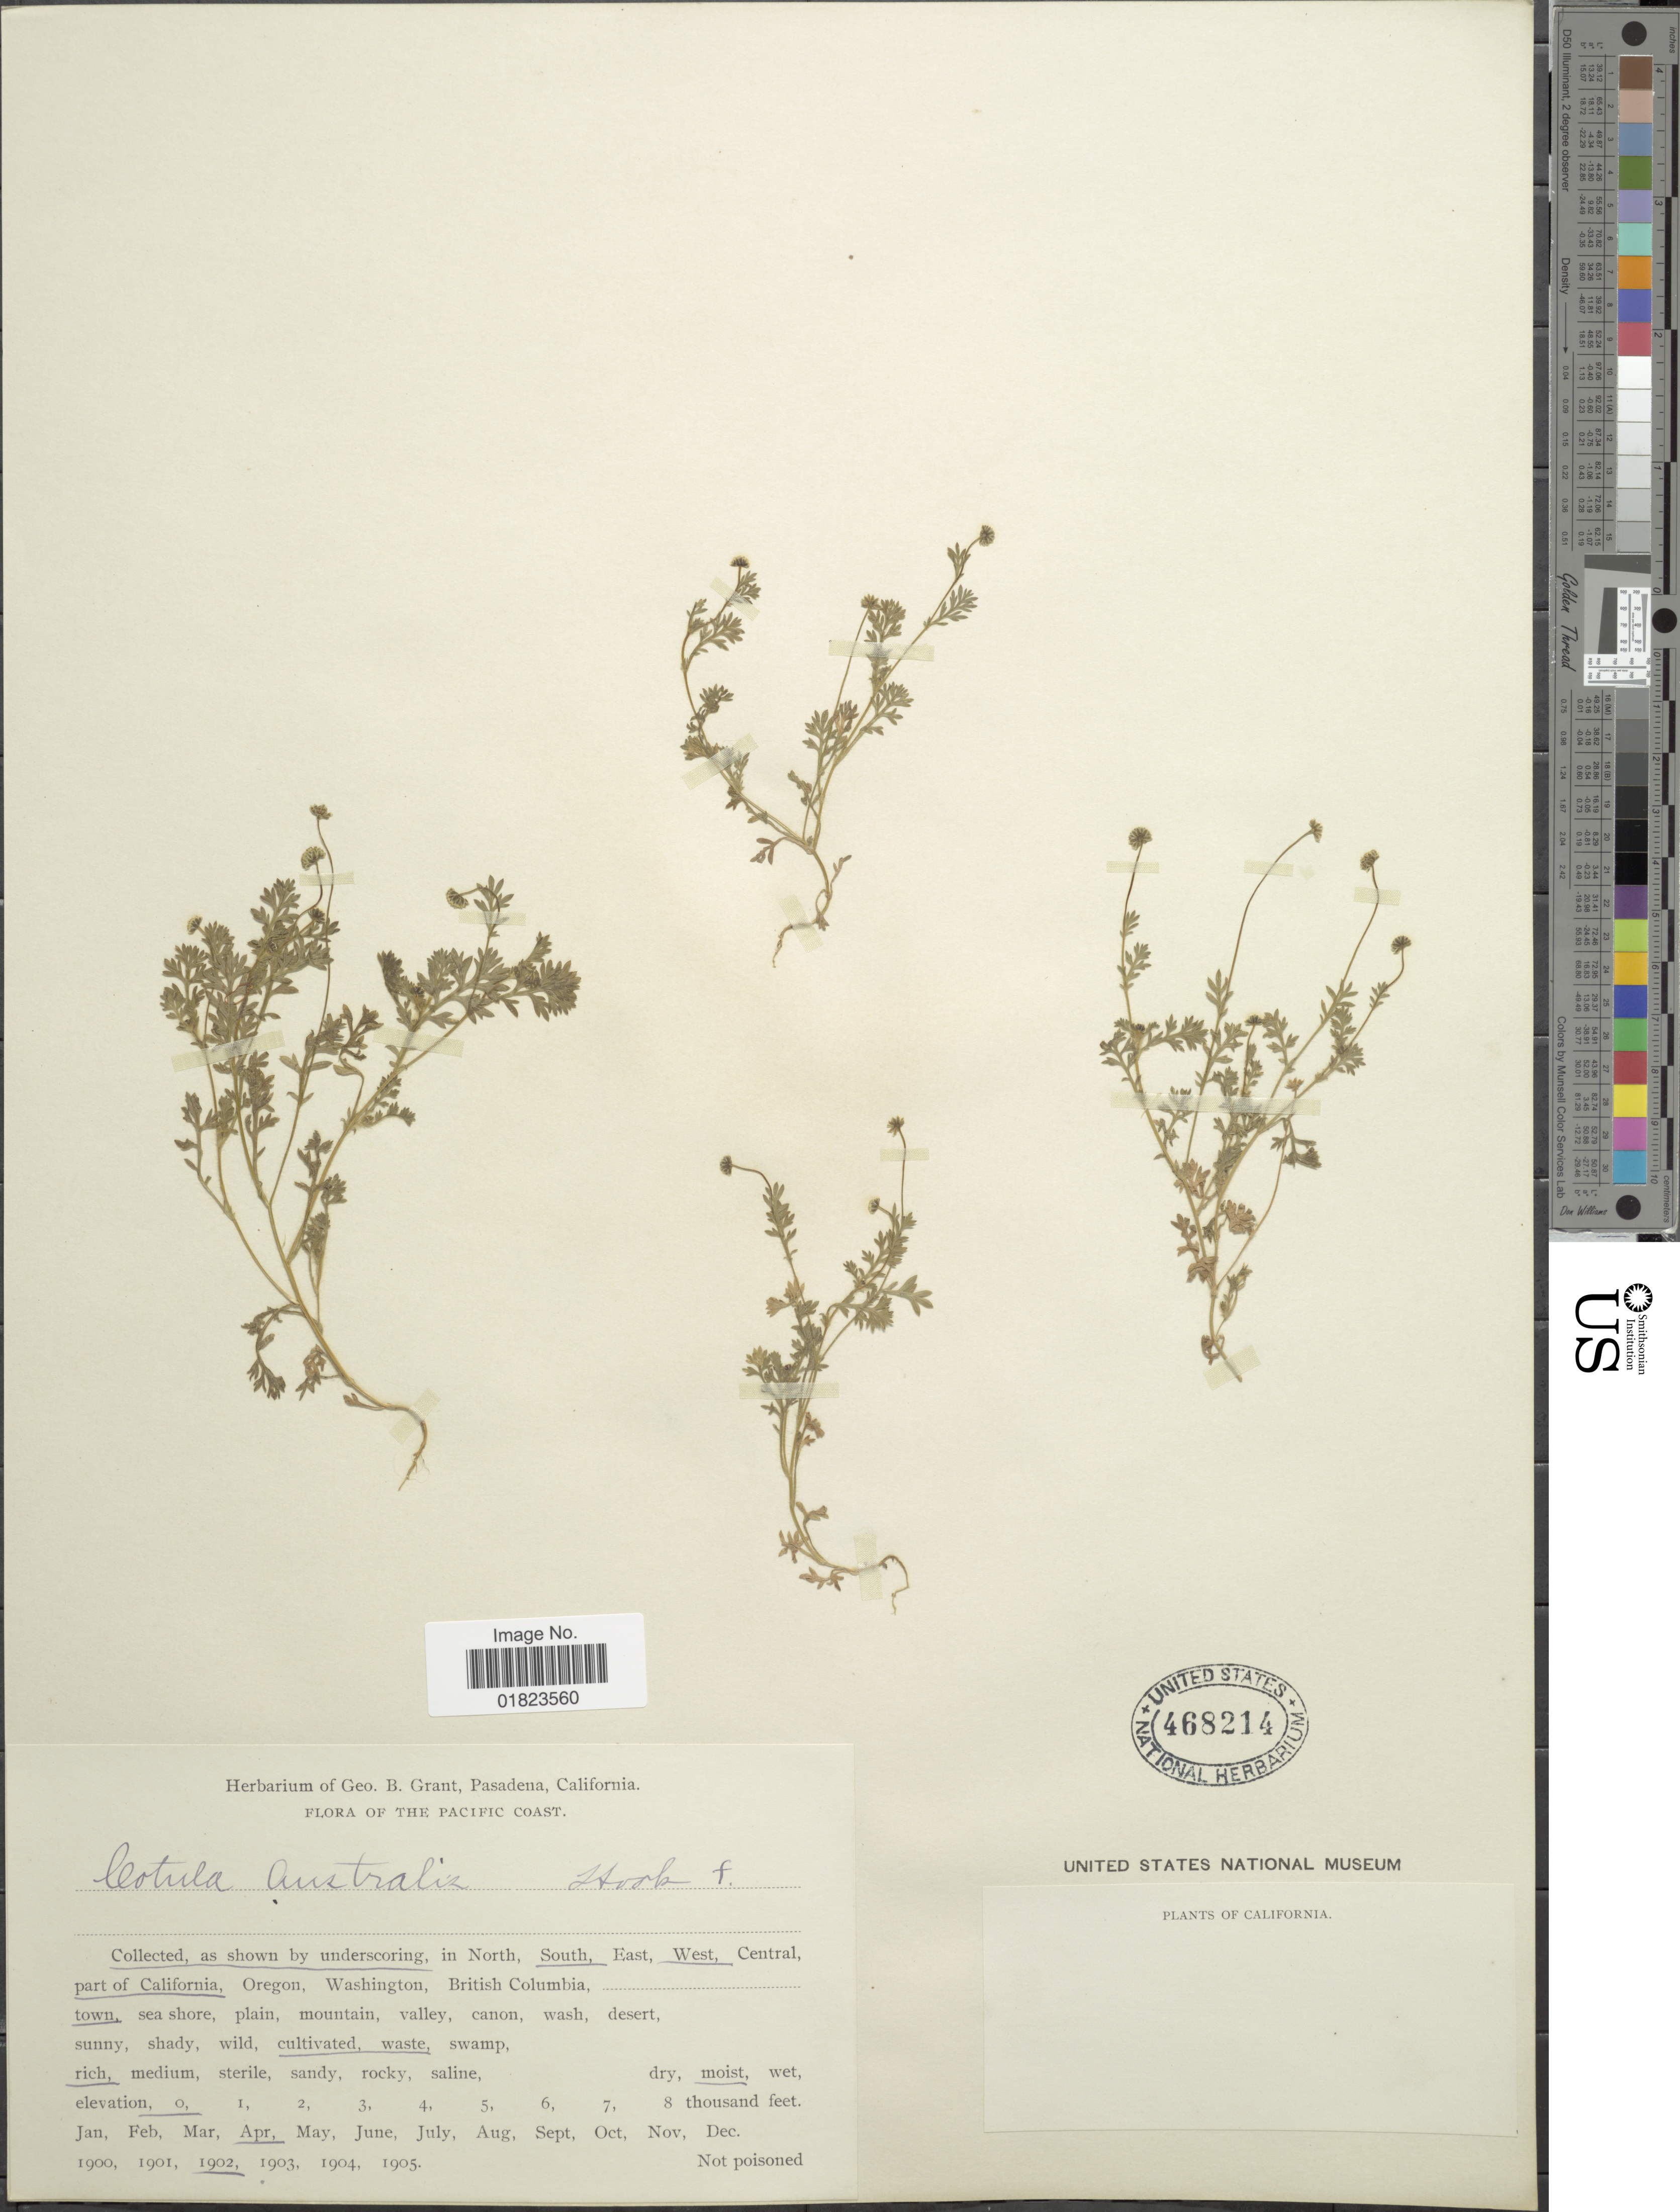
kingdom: Plantae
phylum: Tracheophyta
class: Magnoliopsida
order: Asterales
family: Asteraceae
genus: Cotula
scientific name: Cotula australis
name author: (Sieber ex Spreng.) Hook. f.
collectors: ex herb. G. B. Grant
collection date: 1902-04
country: United States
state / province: California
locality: South West part of California.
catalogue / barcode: US 468214